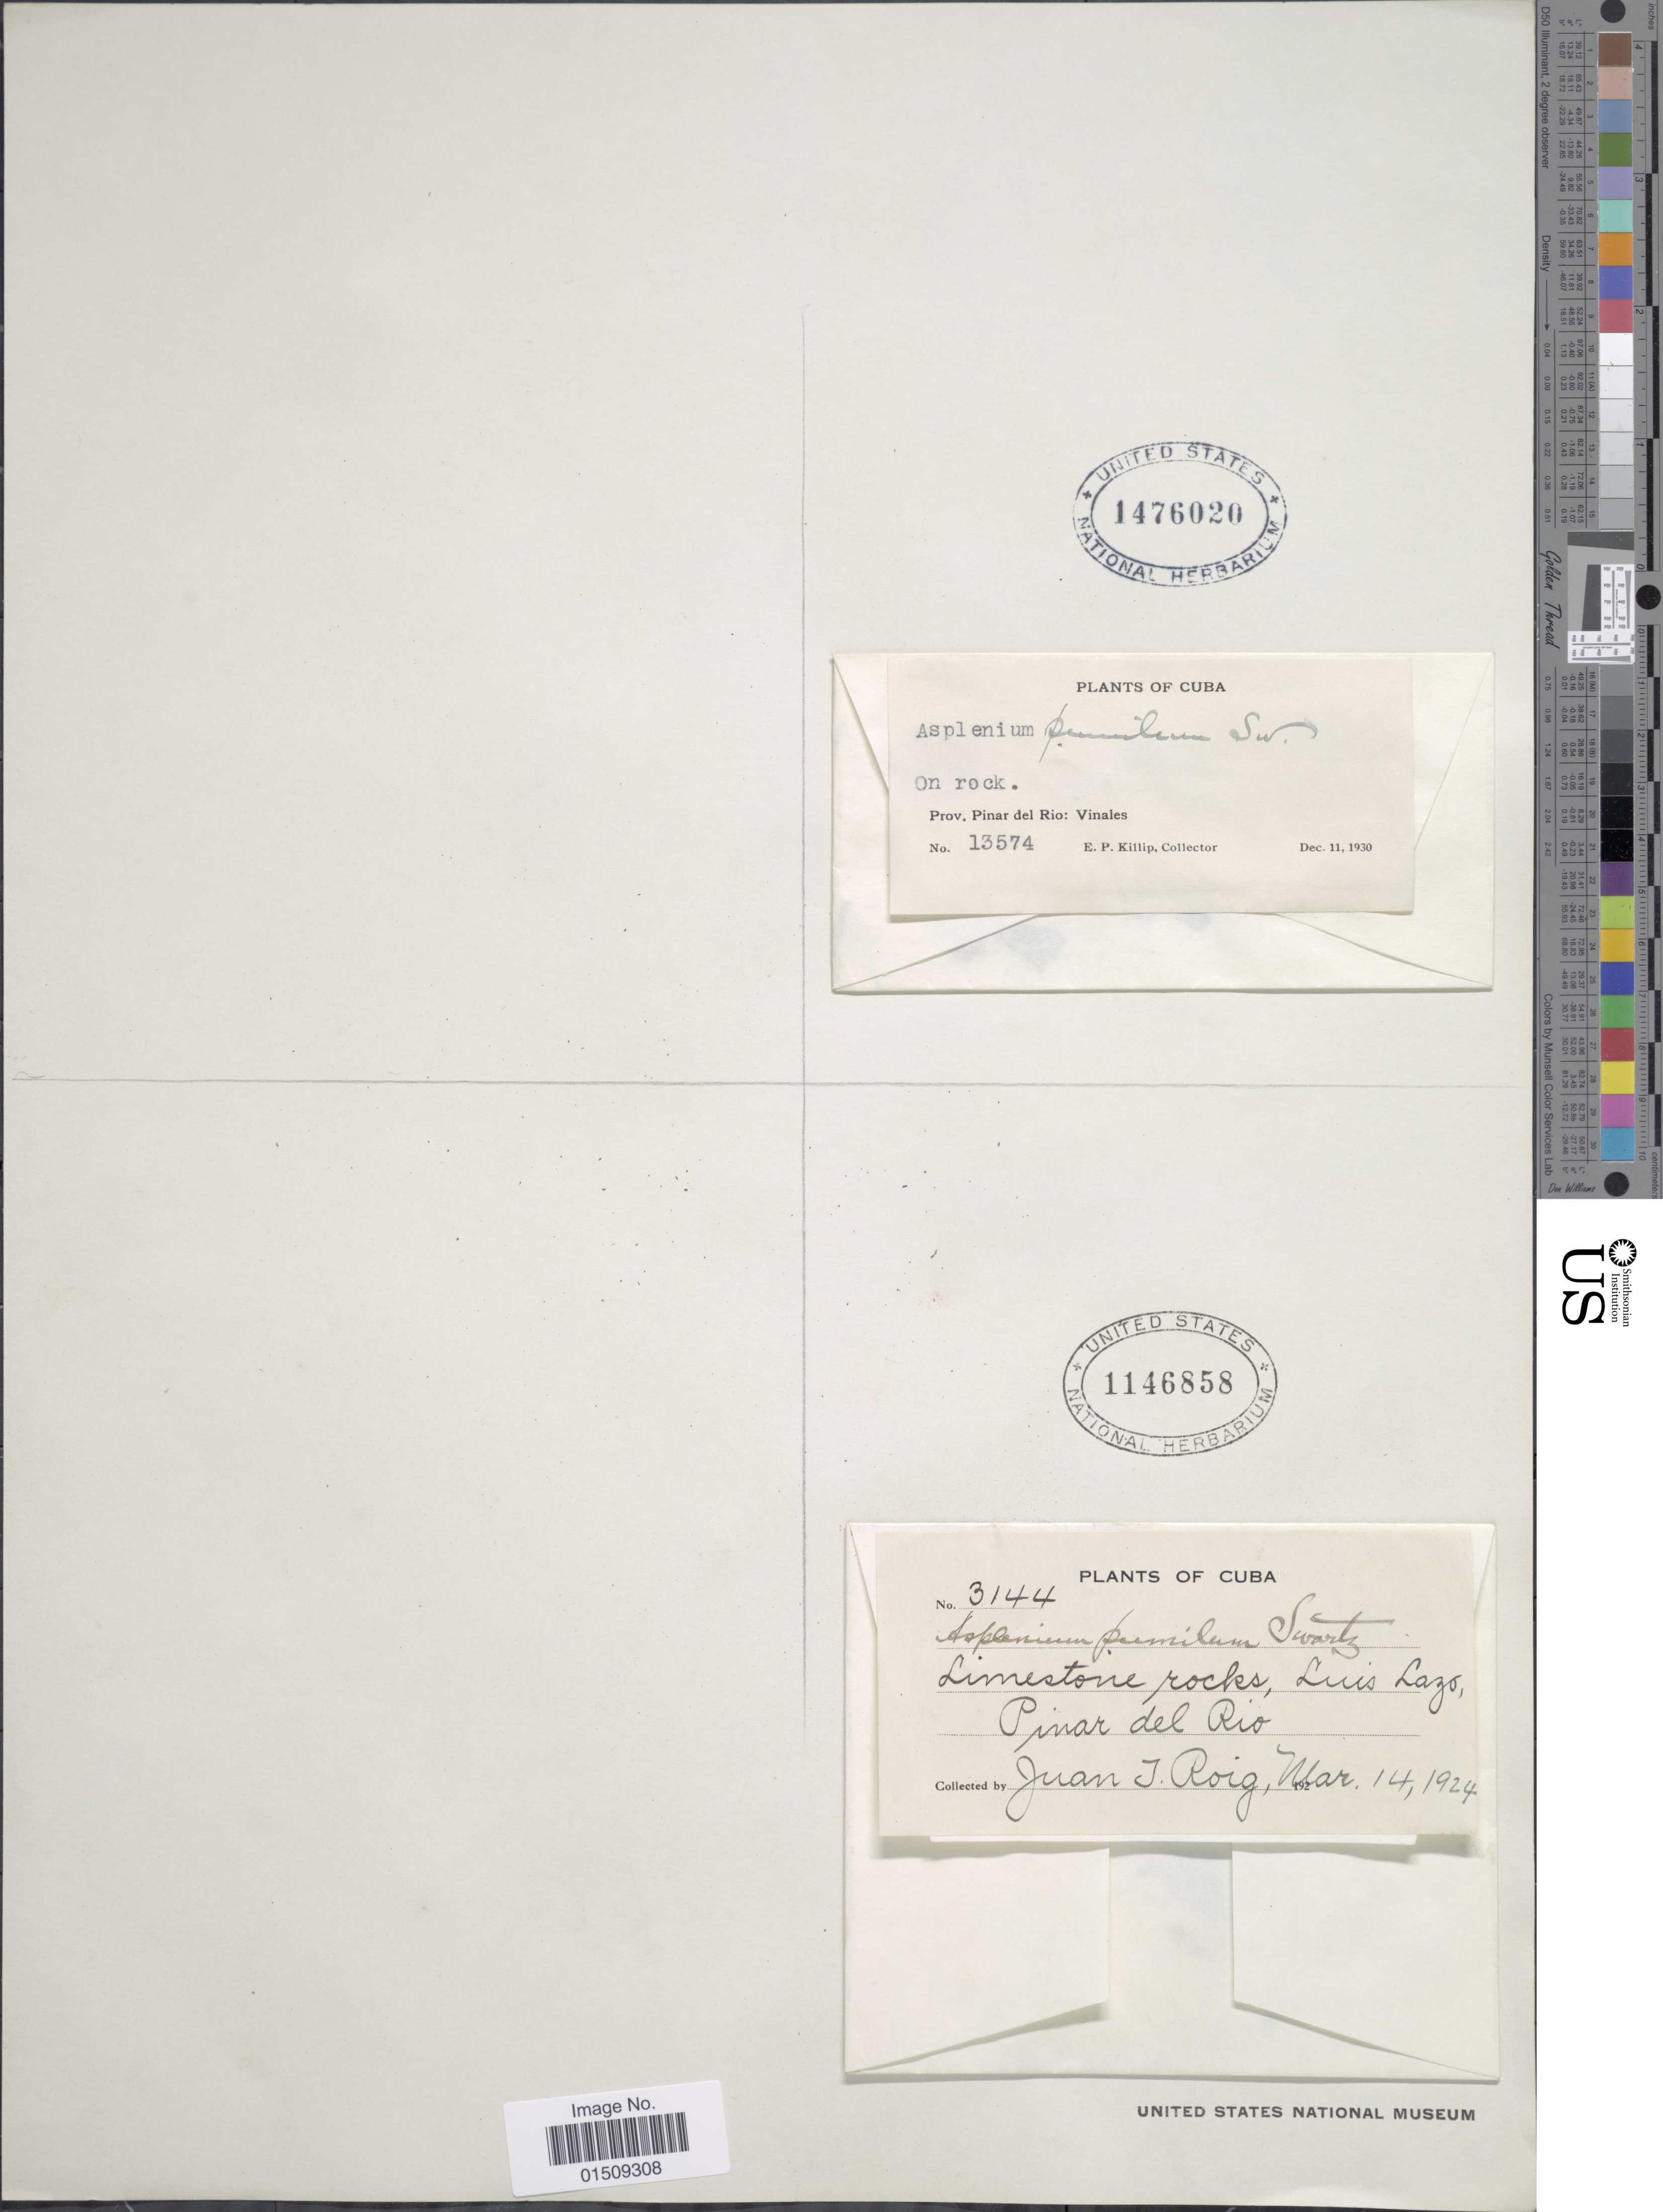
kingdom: Plantae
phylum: Tracheophyta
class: Polypodiopsida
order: Polypodiales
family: Aspleniaceae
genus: Asplenium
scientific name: Asplenium pumilum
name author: Sw.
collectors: E. P. Killip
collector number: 13574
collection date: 1930-12-11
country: Cuba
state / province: Pinar del Río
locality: Prov. Pinar del Rio: Vinales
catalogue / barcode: US 1476020